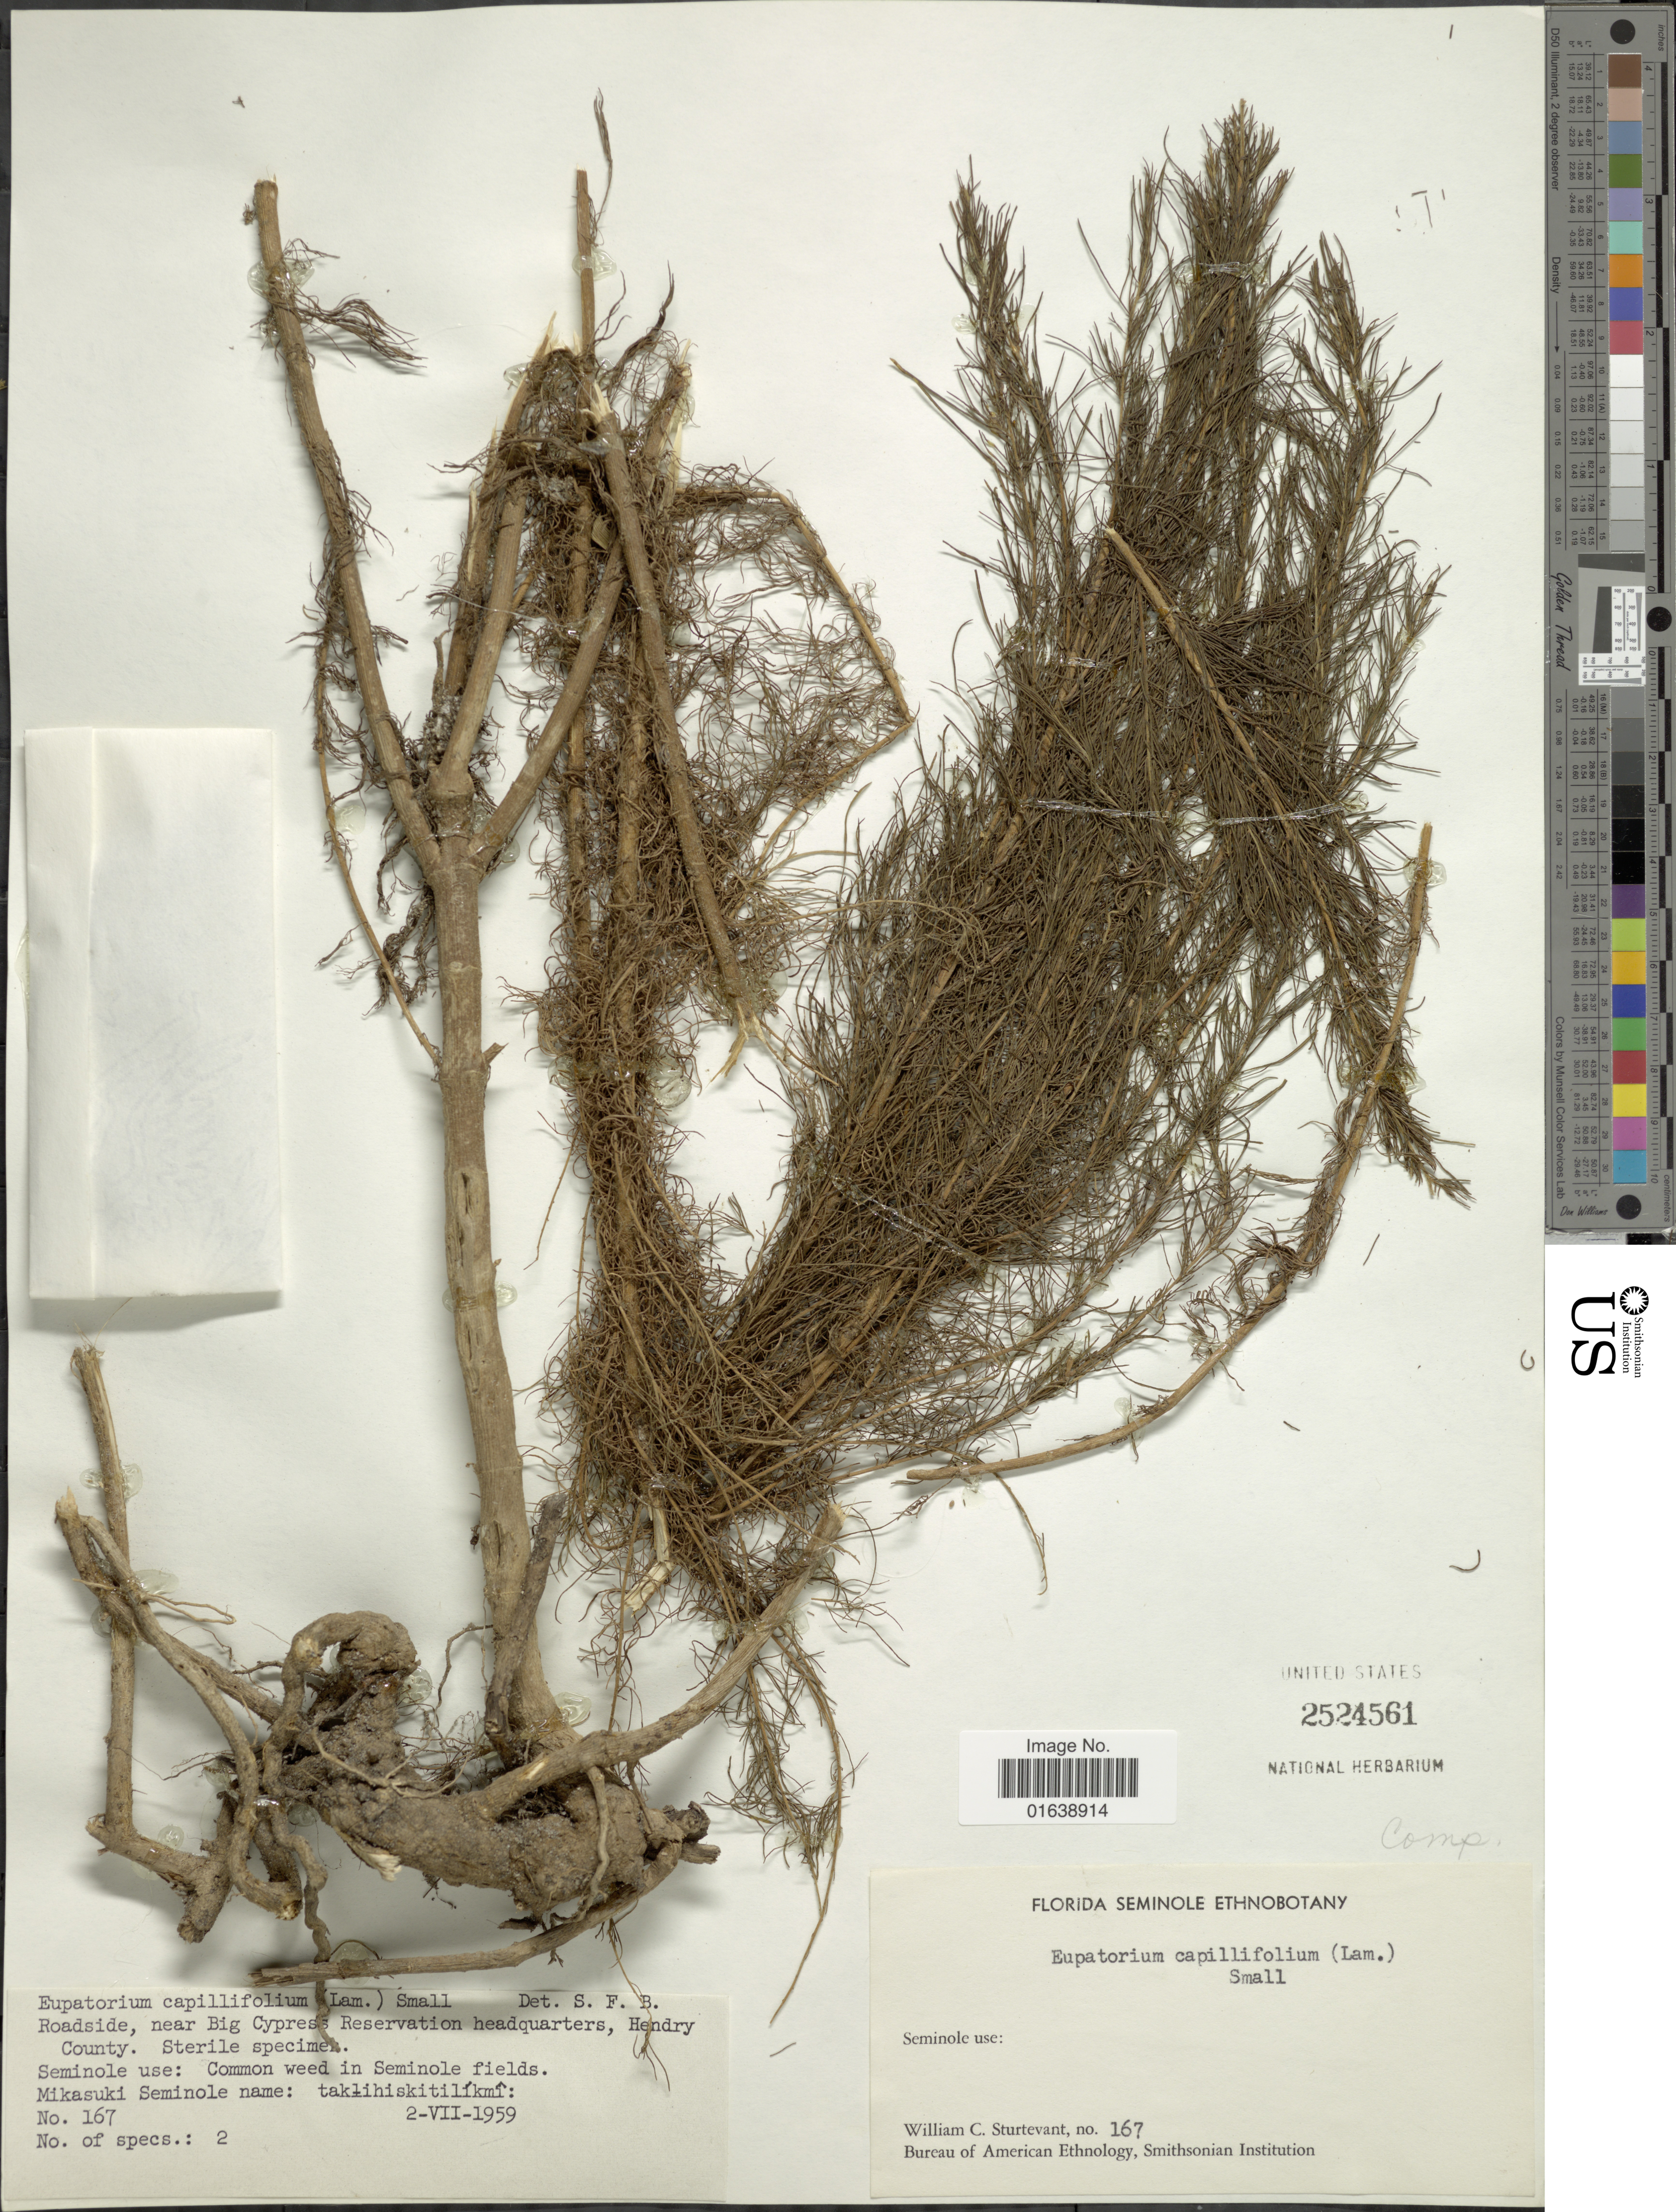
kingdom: Plantae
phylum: Tracheophyta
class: Magnoliopsida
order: Asterales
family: Asteraceae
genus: Eupatorium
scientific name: Eupatorium capillifolium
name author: (Lam.) Small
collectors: W. Sturtevant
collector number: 167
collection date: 1959-09-02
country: United States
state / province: Florida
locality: Roadside, near Big Cypress Reservation headquarters, Hendry County.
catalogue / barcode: US 2524561